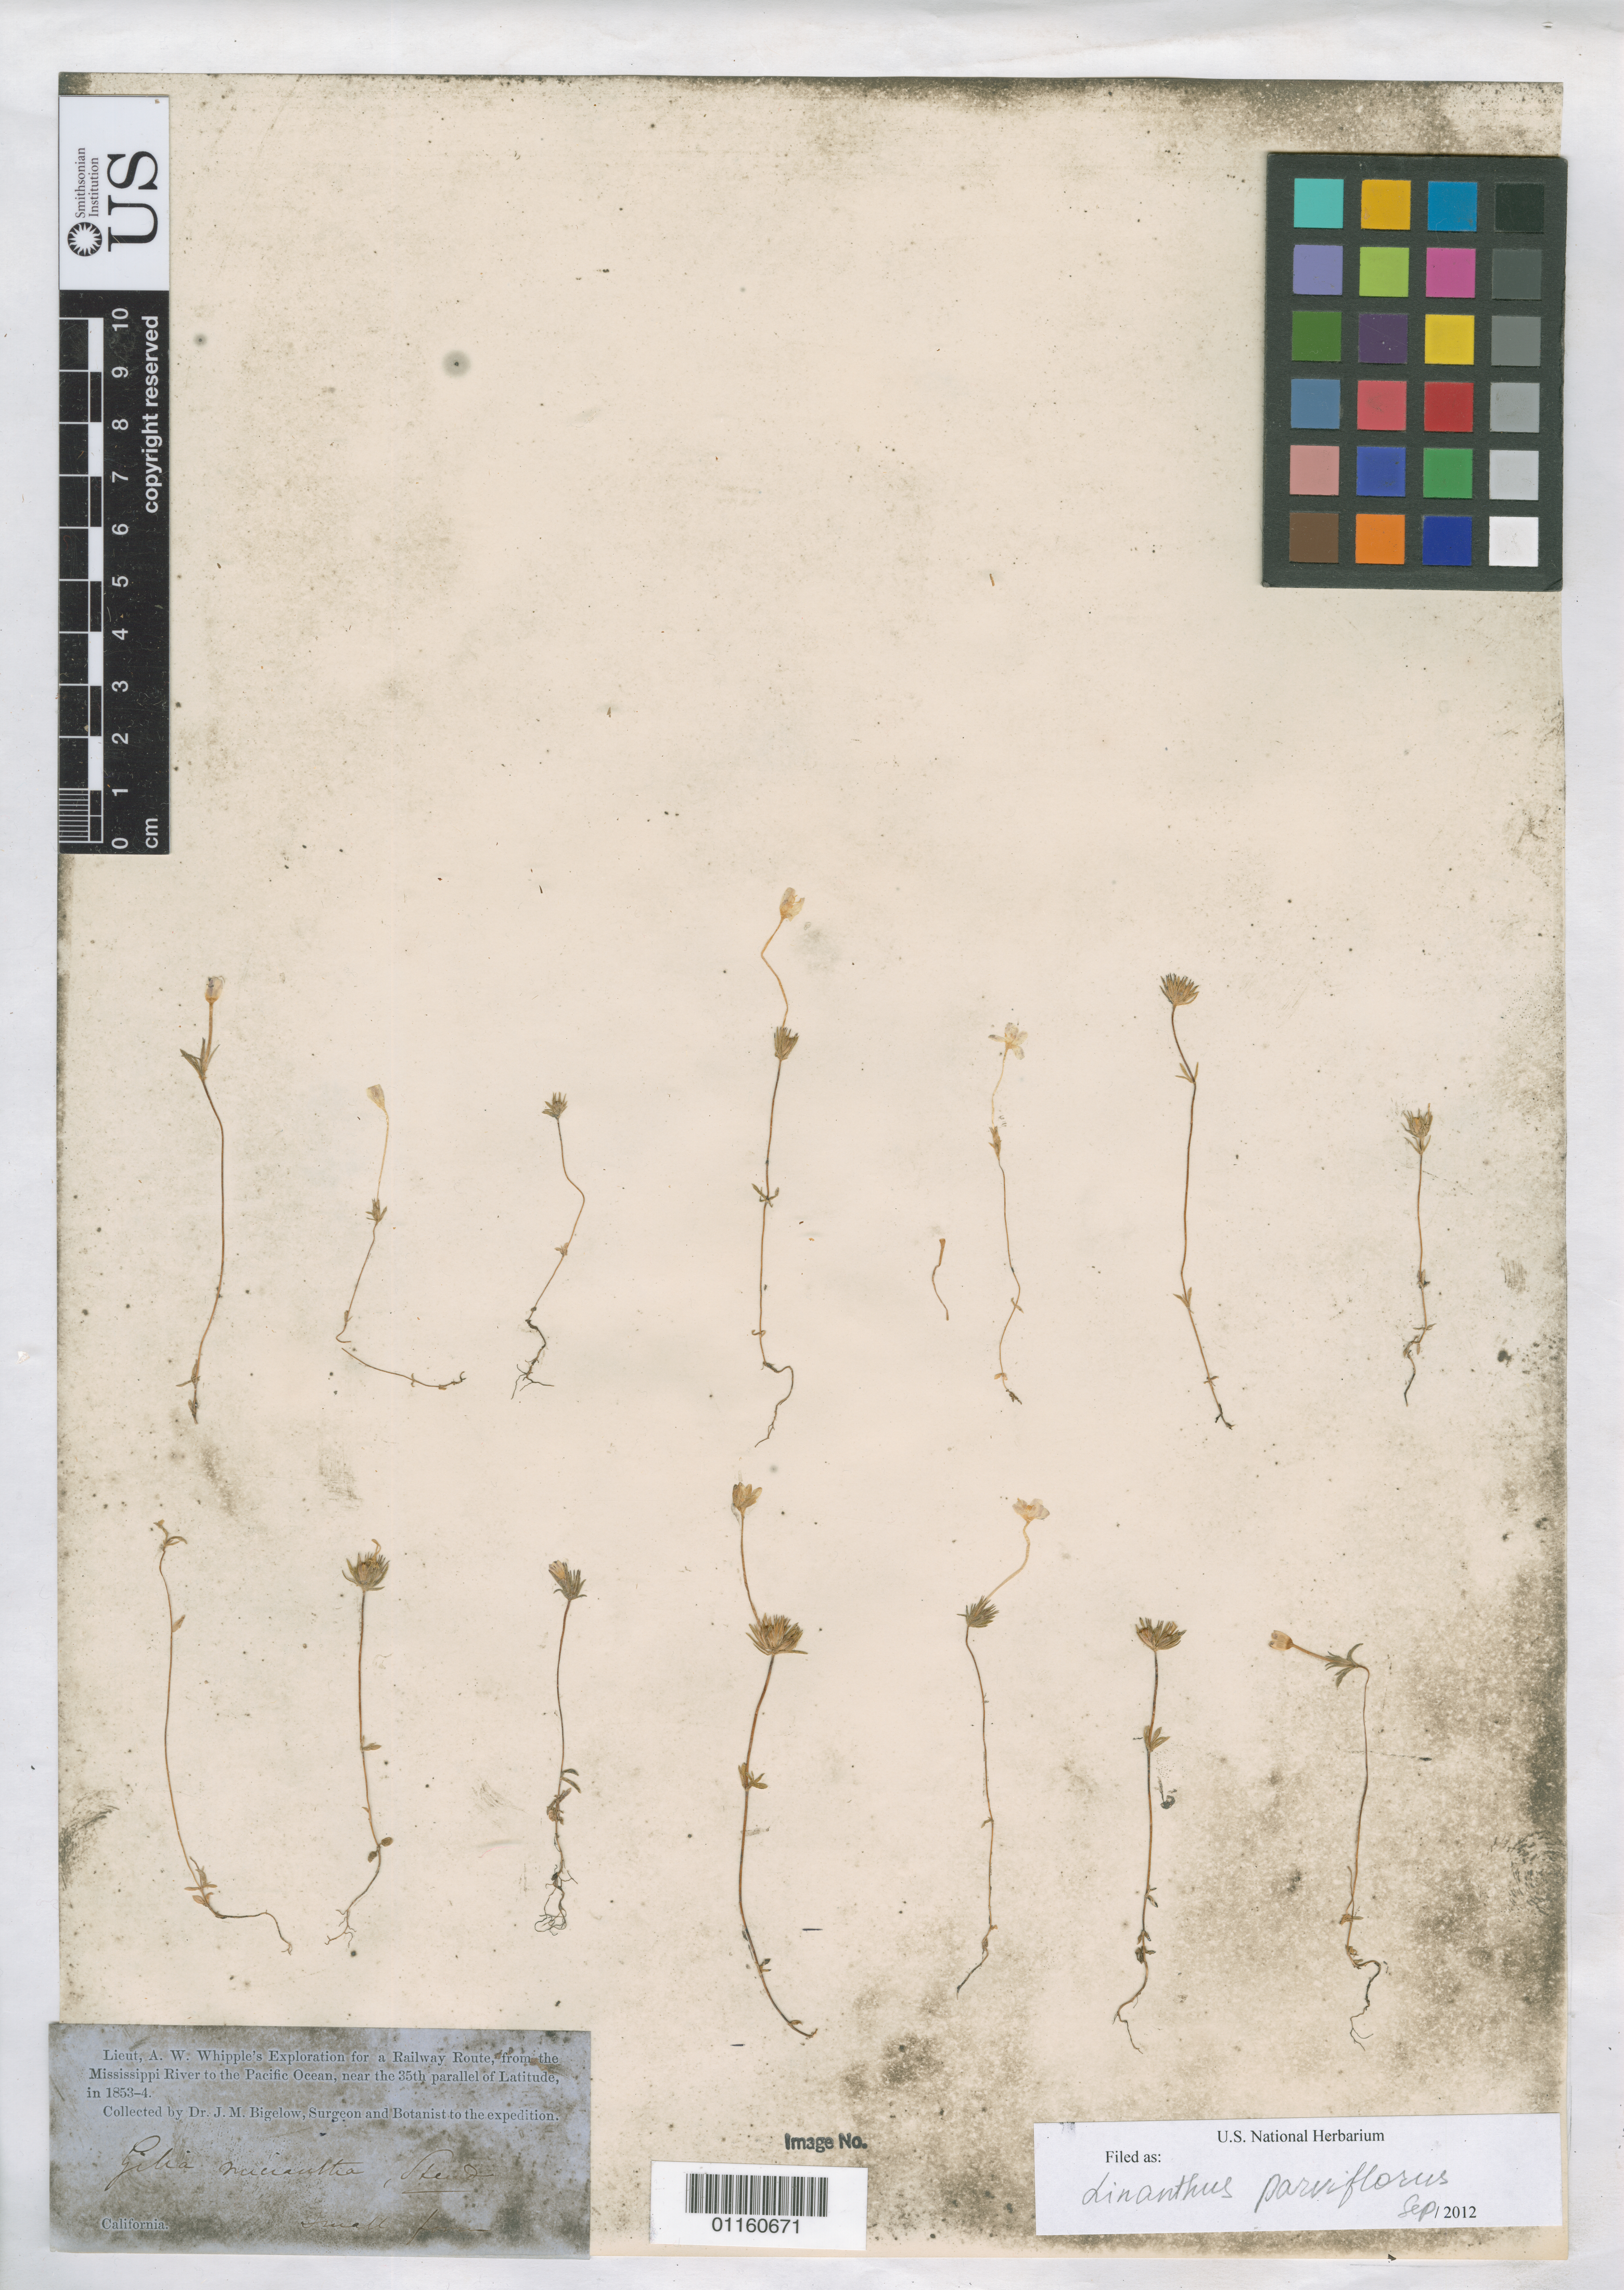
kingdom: Plantae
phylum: Tracheophyta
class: Magnoliopsida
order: Ericales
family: Polemoniaceae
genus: Leptosiphon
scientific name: Leptosiphon parviflorus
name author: Benth.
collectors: J. M. Bigelow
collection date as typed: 1853 to -- --- 1854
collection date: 1853/1854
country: United States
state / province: California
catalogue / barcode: US 1